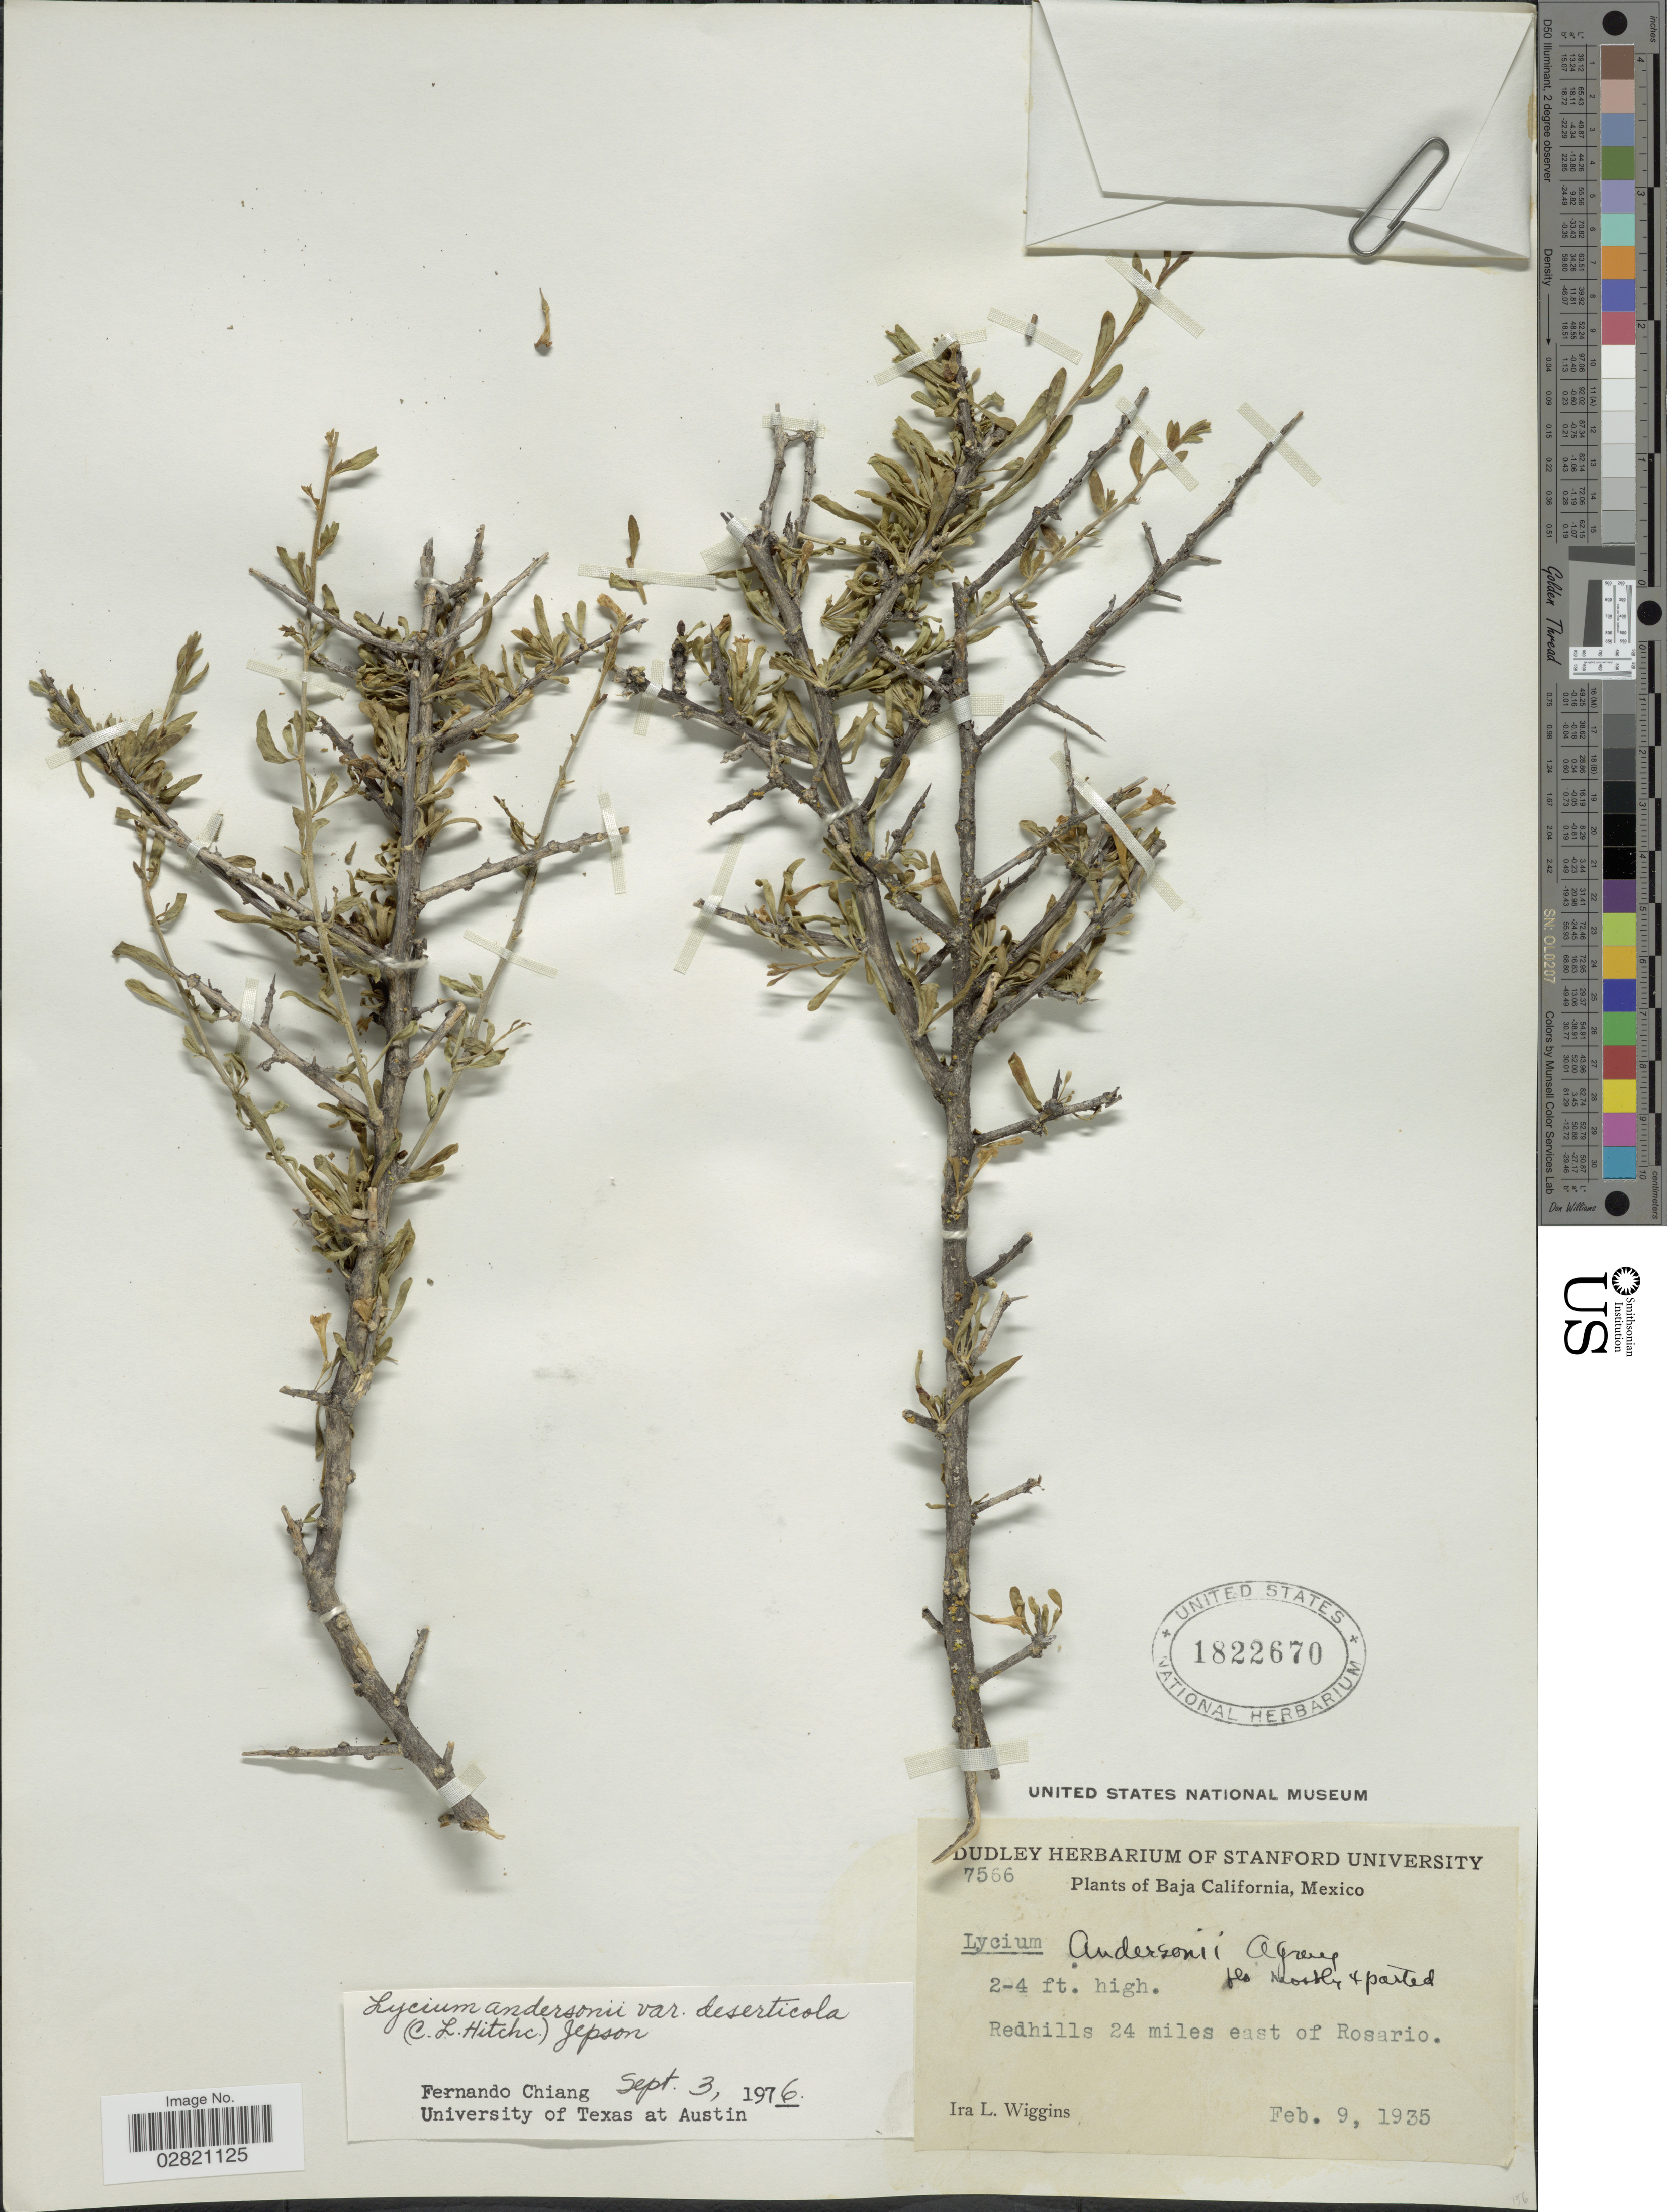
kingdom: Plantae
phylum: Tracheophyta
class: Magnoliopsida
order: Solanales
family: Solanaceae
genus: Lycium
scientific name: Lycium andersonii var. deserticola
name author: (C.L. Hitchc.) Jeps.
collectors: I. L. Wiggins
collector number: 7566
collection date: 1935-02-09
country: Mexico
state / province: Baja California Norte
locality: Redhills 24 miles east of Rosario.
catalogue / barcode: US 1822670